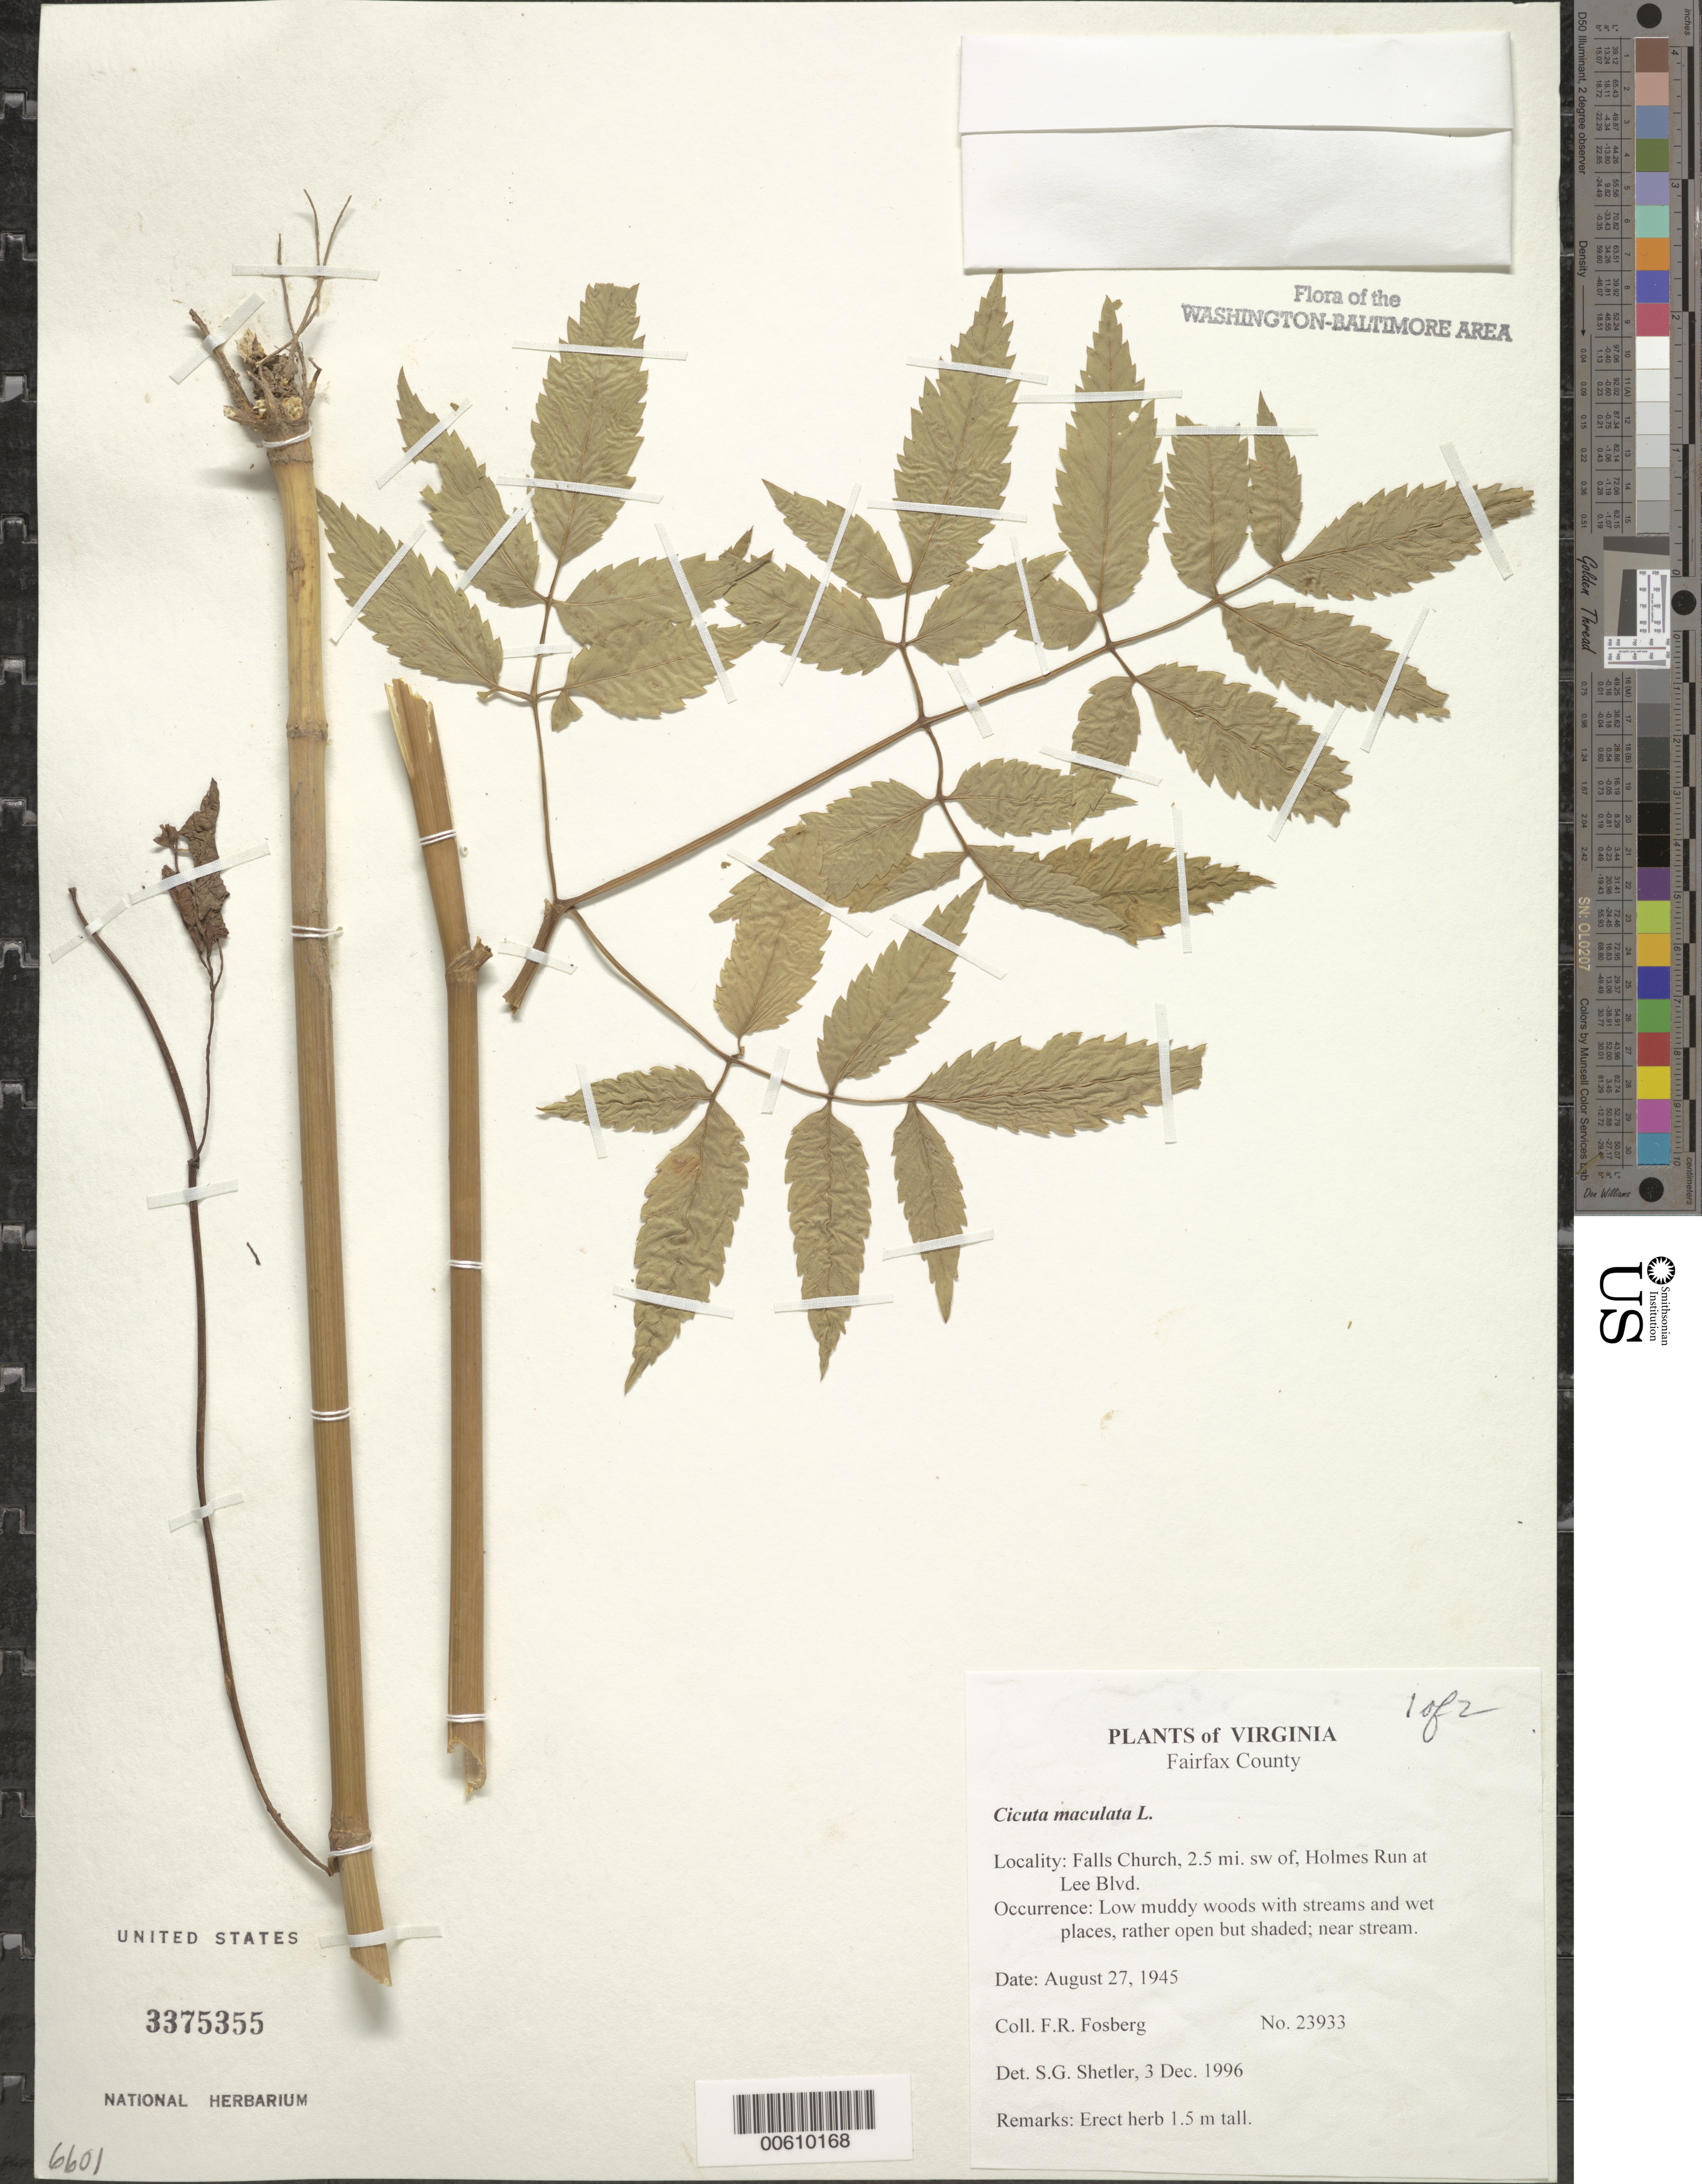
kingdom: Plantae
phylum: Tracheophyta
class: Magnoliopsida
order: Apiales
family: Apiaceae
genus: Cicuta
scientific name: Cicuta maculata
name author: L.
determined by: Shetler, Stanwyn G., (US), NMNH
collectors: F. R. Fosberg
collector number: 23933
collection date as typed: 27 Aug 1945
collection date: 1945-08-27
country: United States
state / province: Virginia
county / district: Fairfax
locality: Falls Church, 2.5 mi. sw of, Holmes Run at Lee Blvd.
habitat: Low muddy woods with streams and wet places, rather open but shaded; near stream.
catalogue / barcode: US 3375355